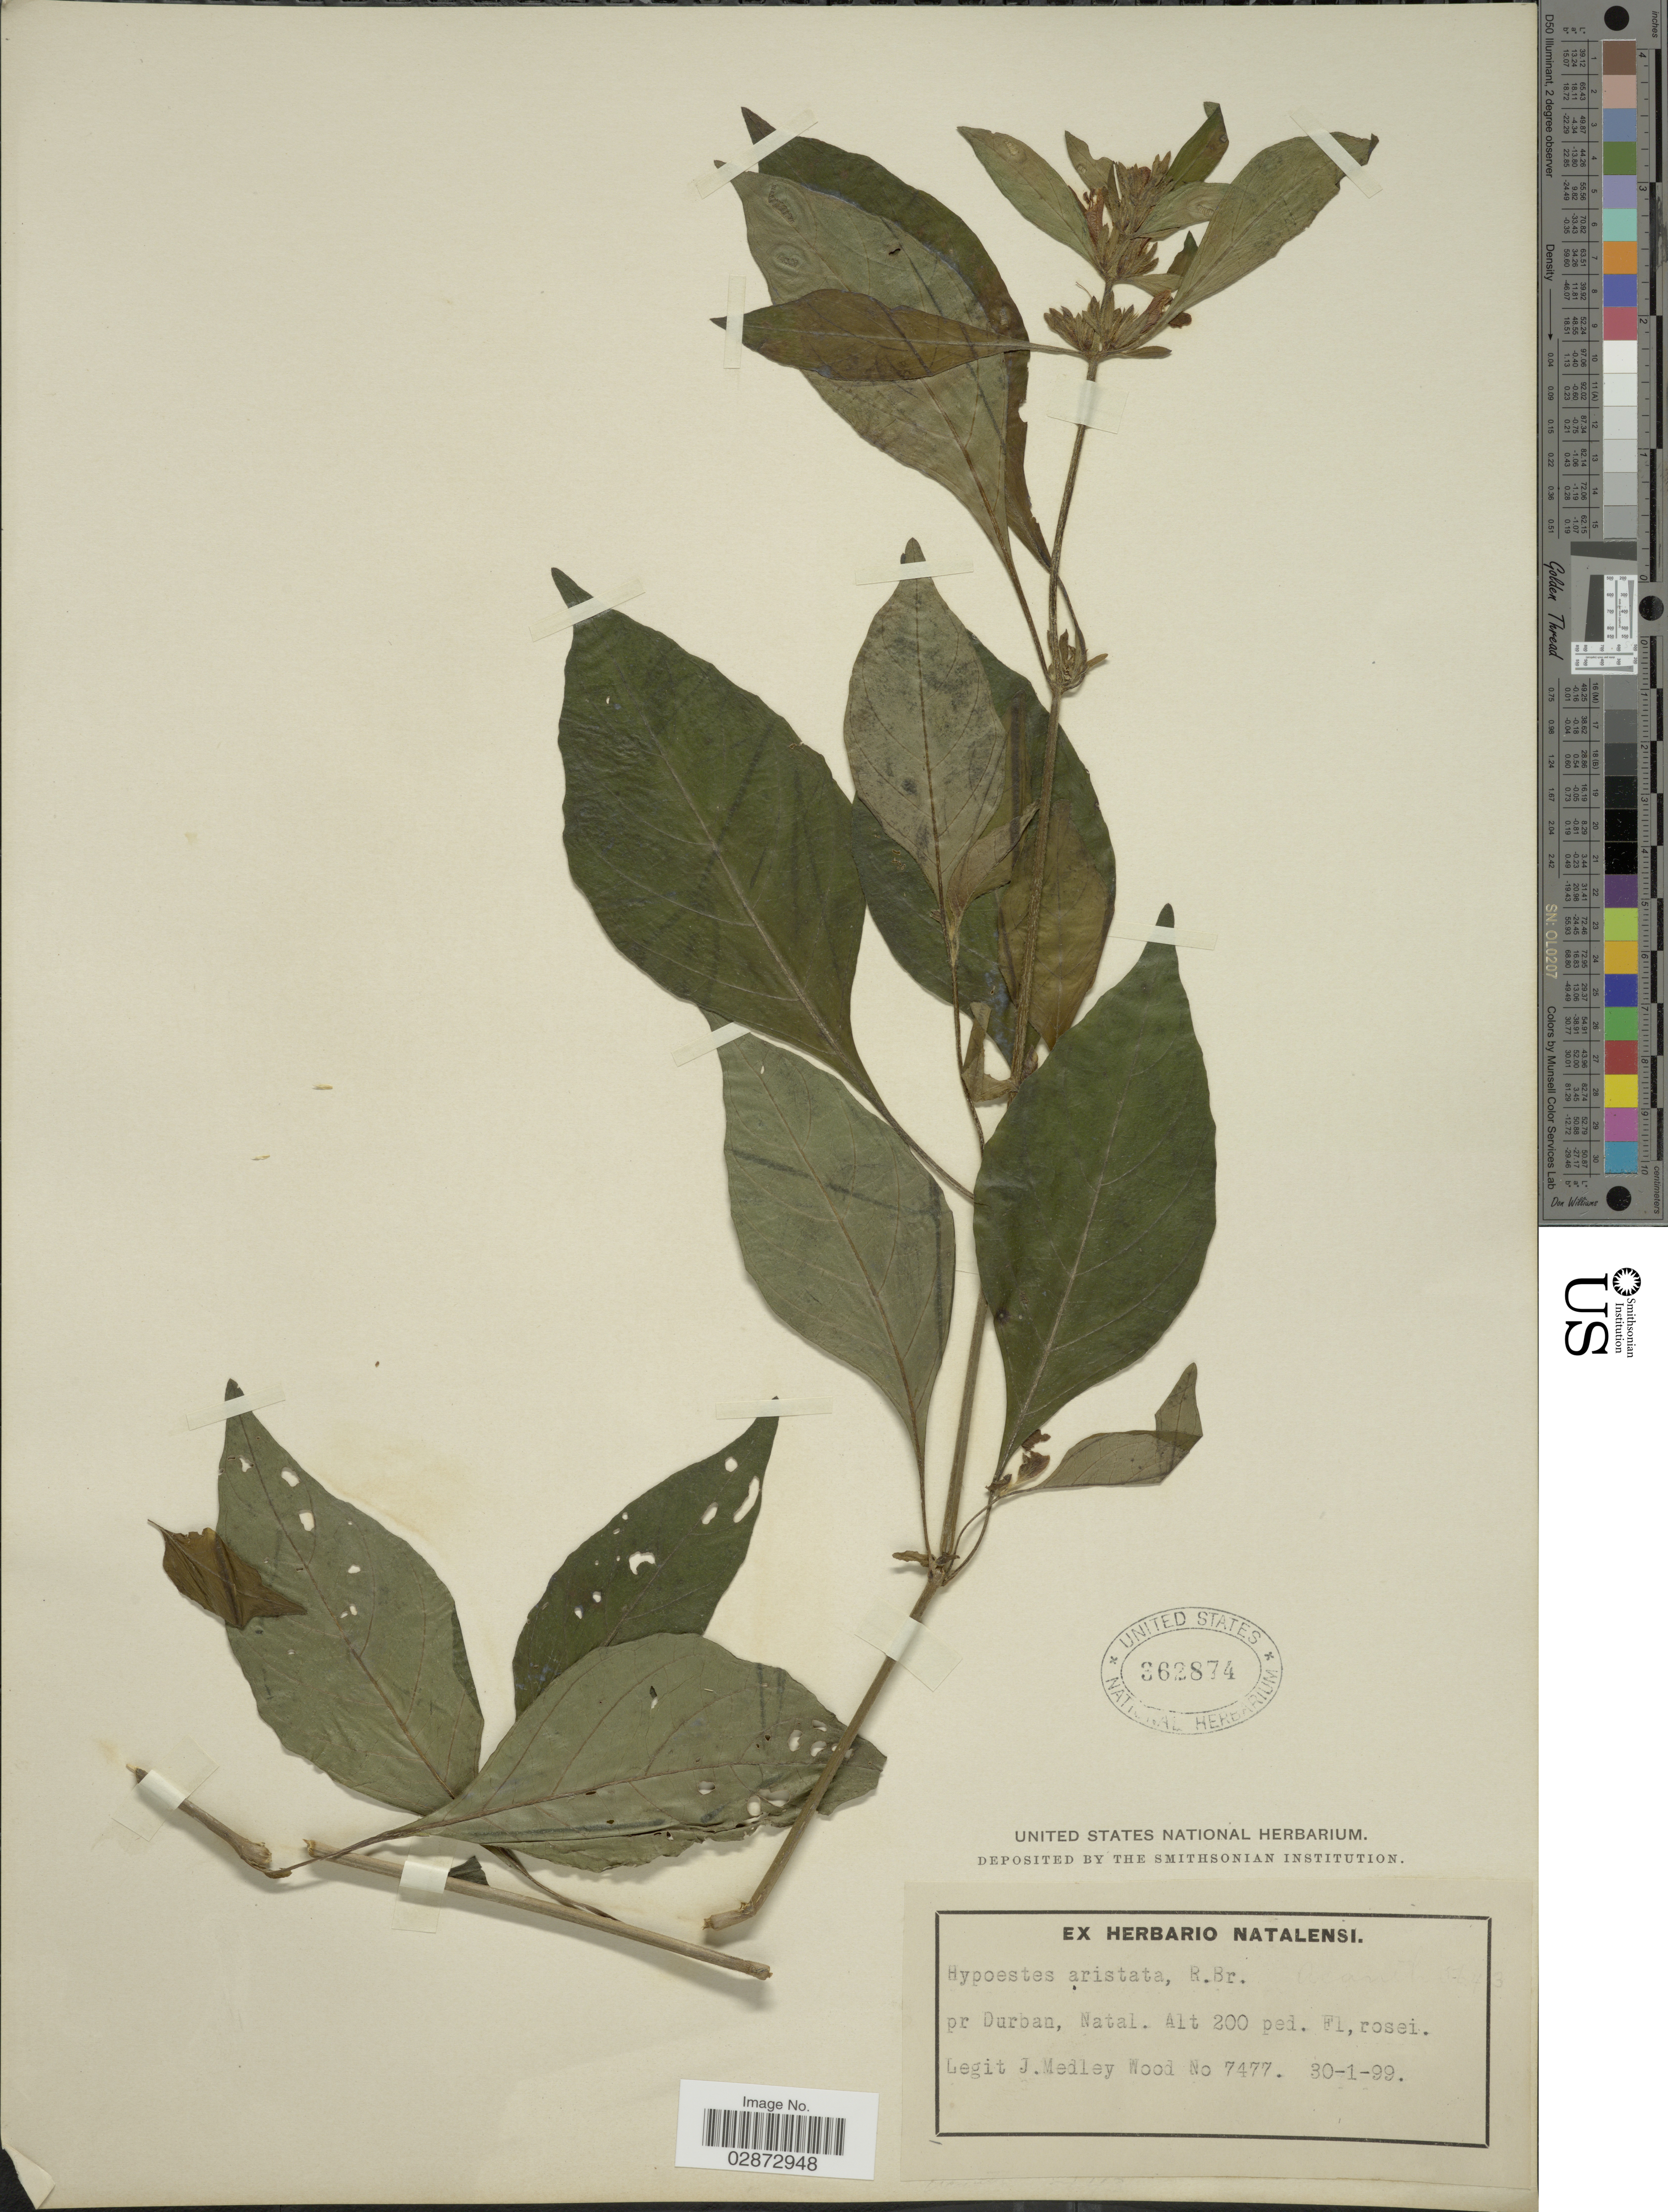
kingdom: Plantae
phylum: Tracheophyta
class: Magnoliopsida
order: Lamiales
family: Acanthaceae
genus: Hypoestes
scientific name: Hypoestes aristata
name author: (Vahl) Sol. ex Roem. & Schult.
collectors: J. Medley Wood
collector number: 7477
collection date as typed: Transcribed d/m/y: 30/1/99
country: South Africa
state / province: KwaZulu-Natal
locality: Pr Durban, Natal.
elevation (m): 61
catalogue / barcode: US 362874